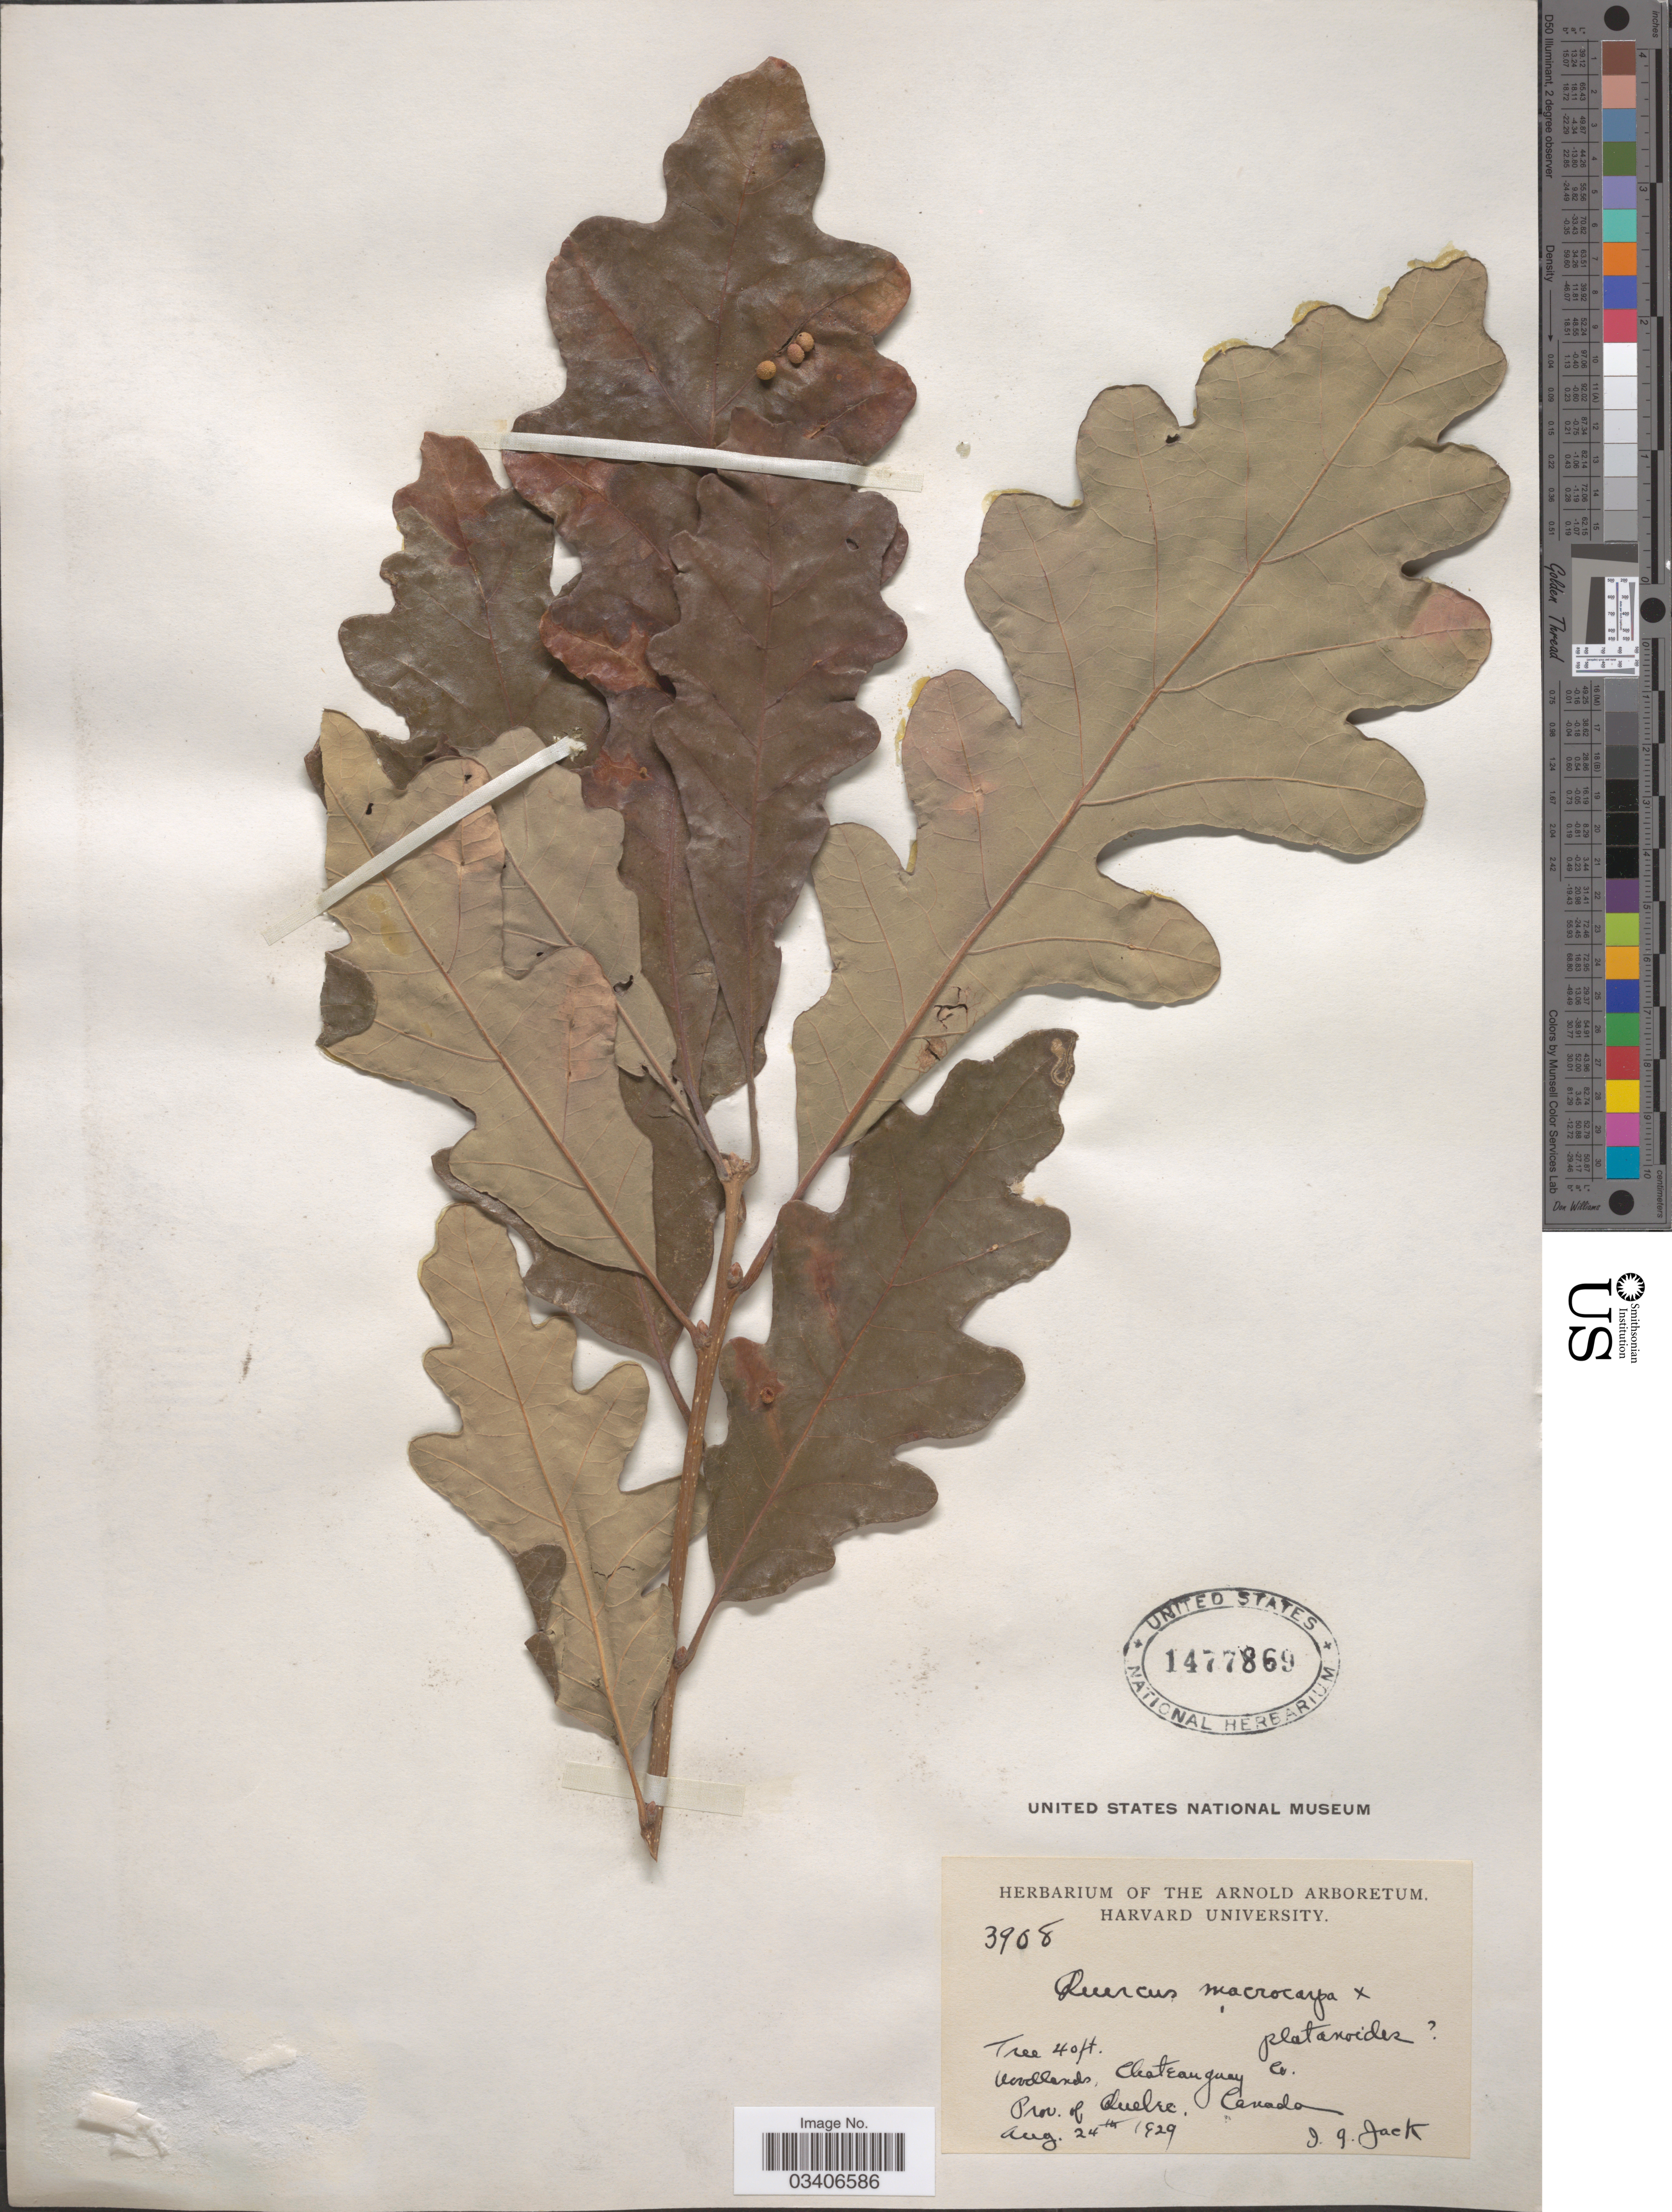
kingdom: Plantae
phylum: Tracheophyta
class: Magnoliopsida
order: Fagales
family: Fagaceae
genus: Quercus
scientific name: Quercus macrocarpa x Q. platanoides (Lam.) Sudw.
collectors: J. G. Jack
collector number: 3908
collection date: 1929-08-24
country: Canada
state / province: Quebec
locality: Woodlands. Chateauguay Co.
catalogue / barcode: US 1477869